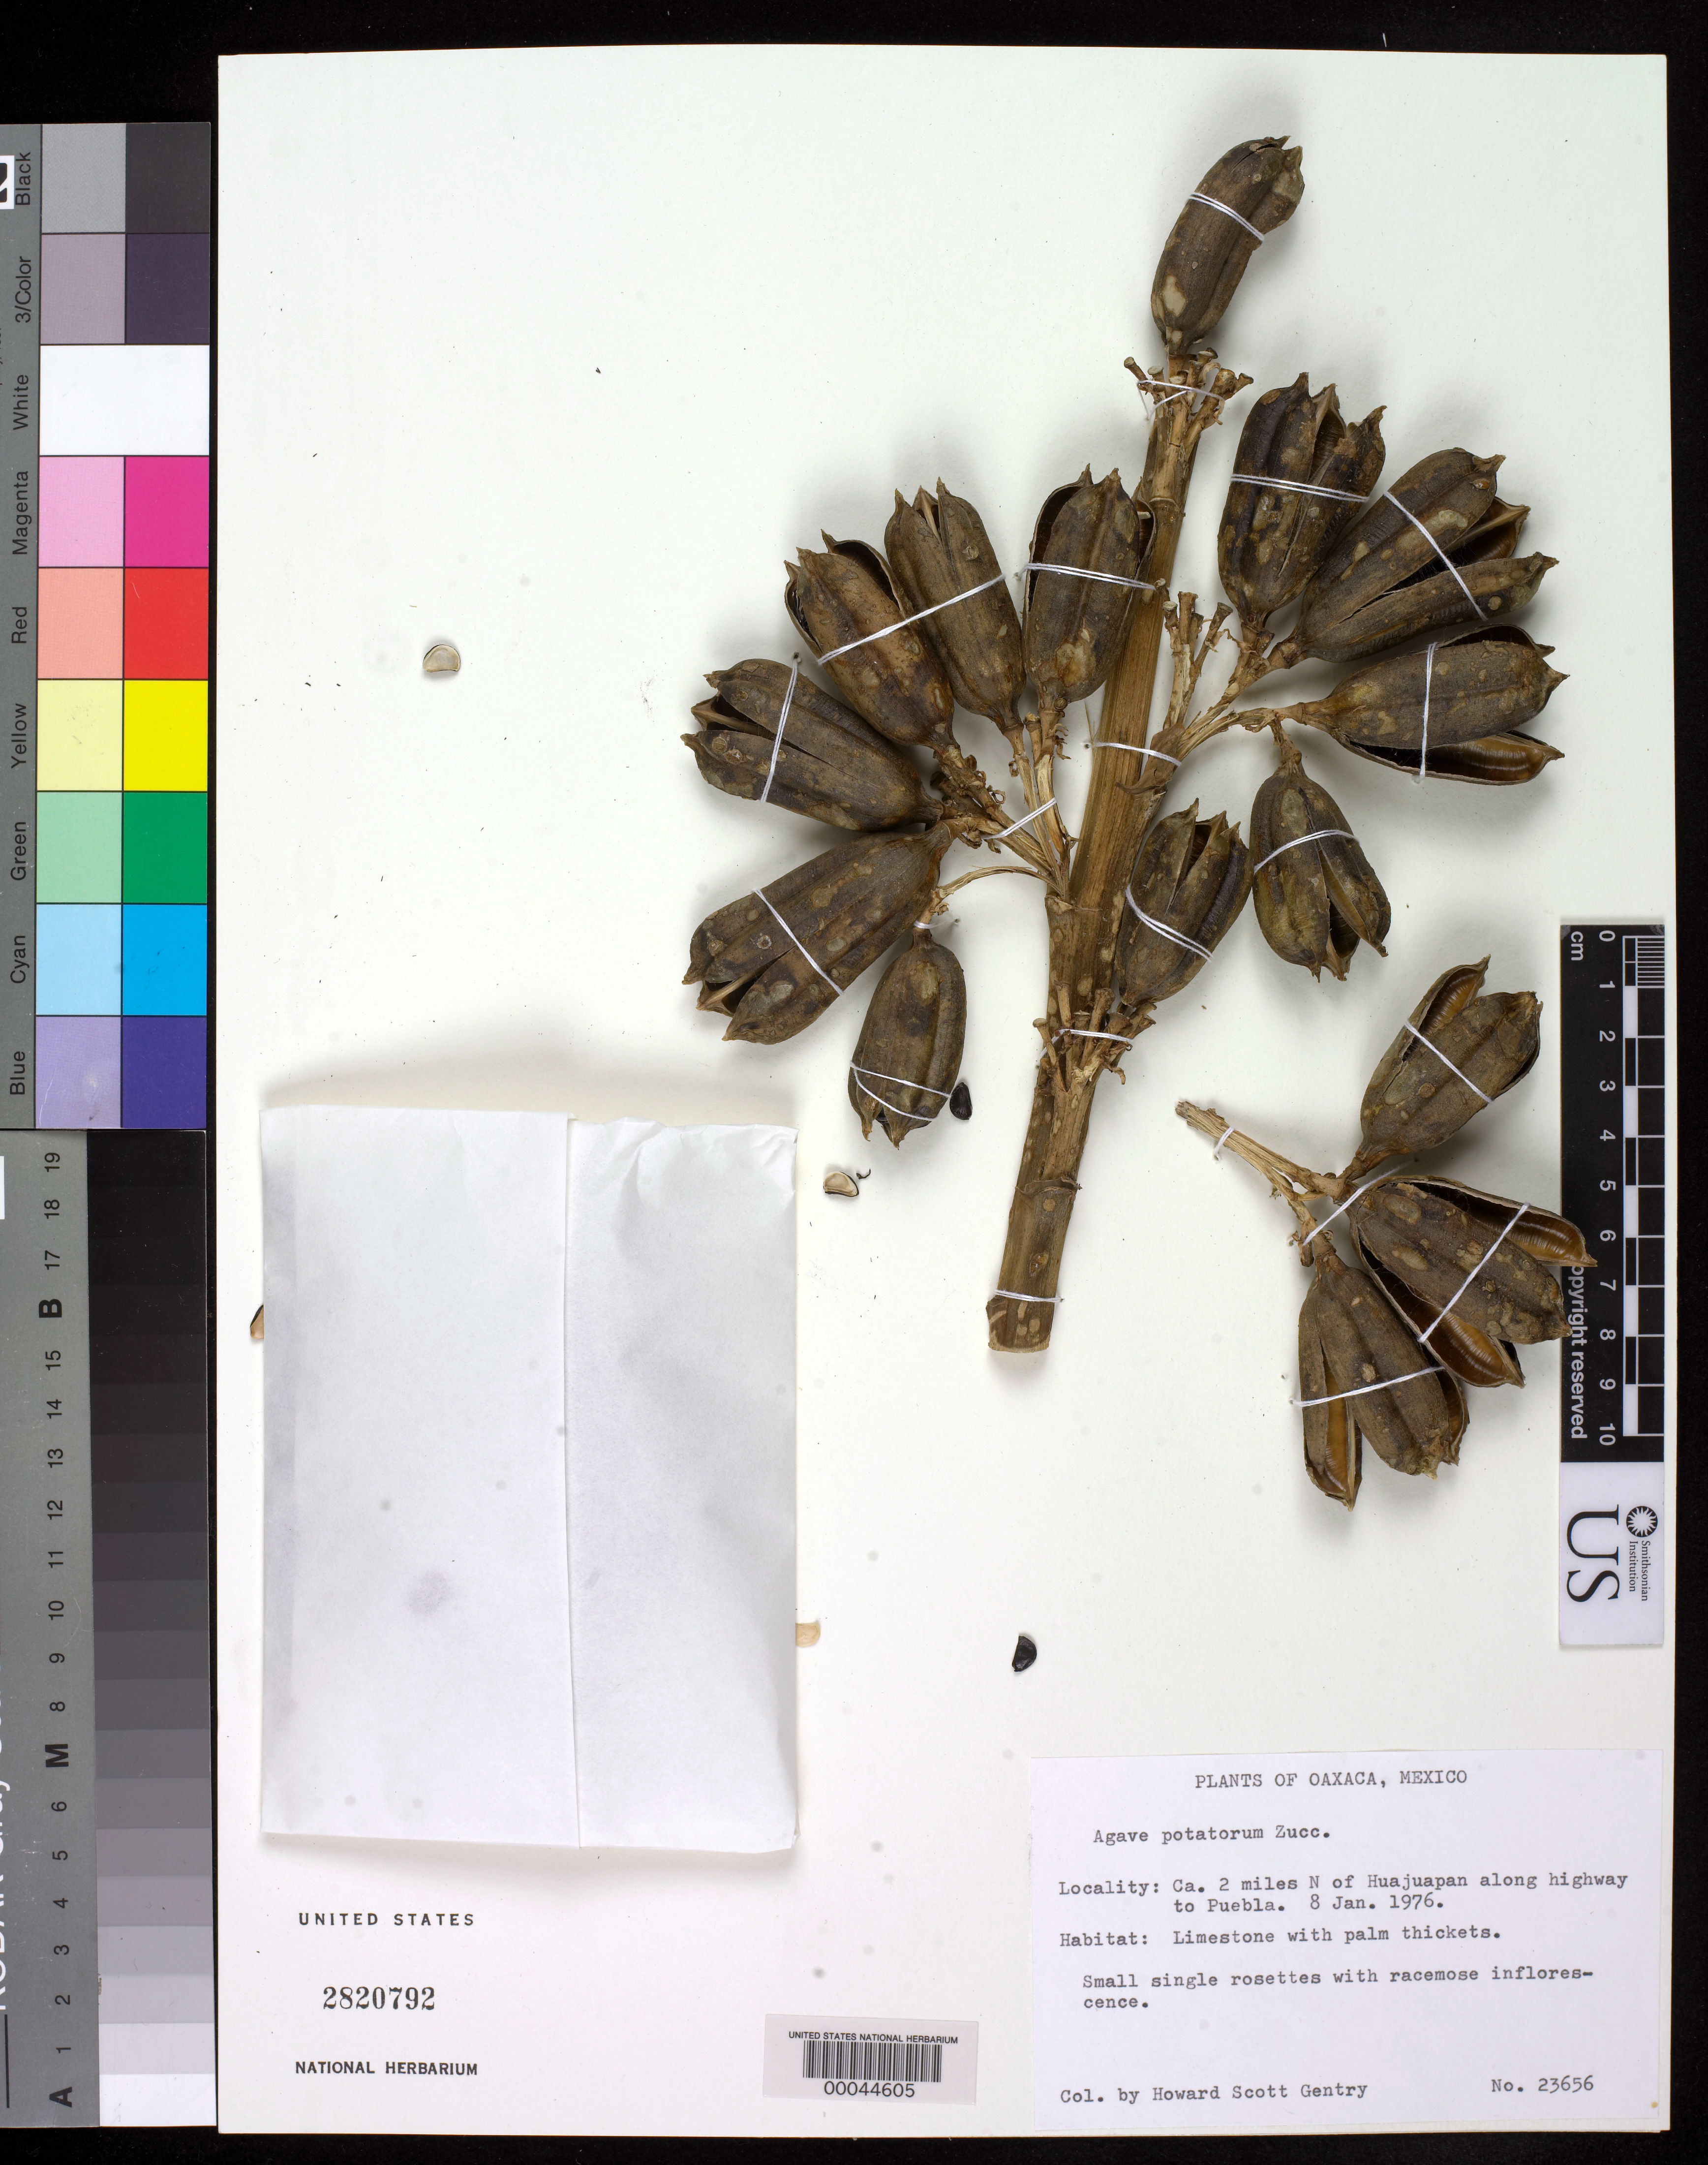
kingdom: Plantae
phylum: Tracheophyta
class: Liliopsida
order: Asparagales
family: Asparagaceae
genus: Agave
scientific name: Agave potatorum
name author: Zucc.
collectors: H. S. Gentry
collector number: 23656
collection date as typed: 08 Jan 1976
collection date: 1976-01-08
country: Mexico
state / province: Oaxaca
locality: Ca 2 mi N of Huajuapan along highway to Puebla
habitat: Limestone with palm thickets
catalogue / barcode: US 2820792